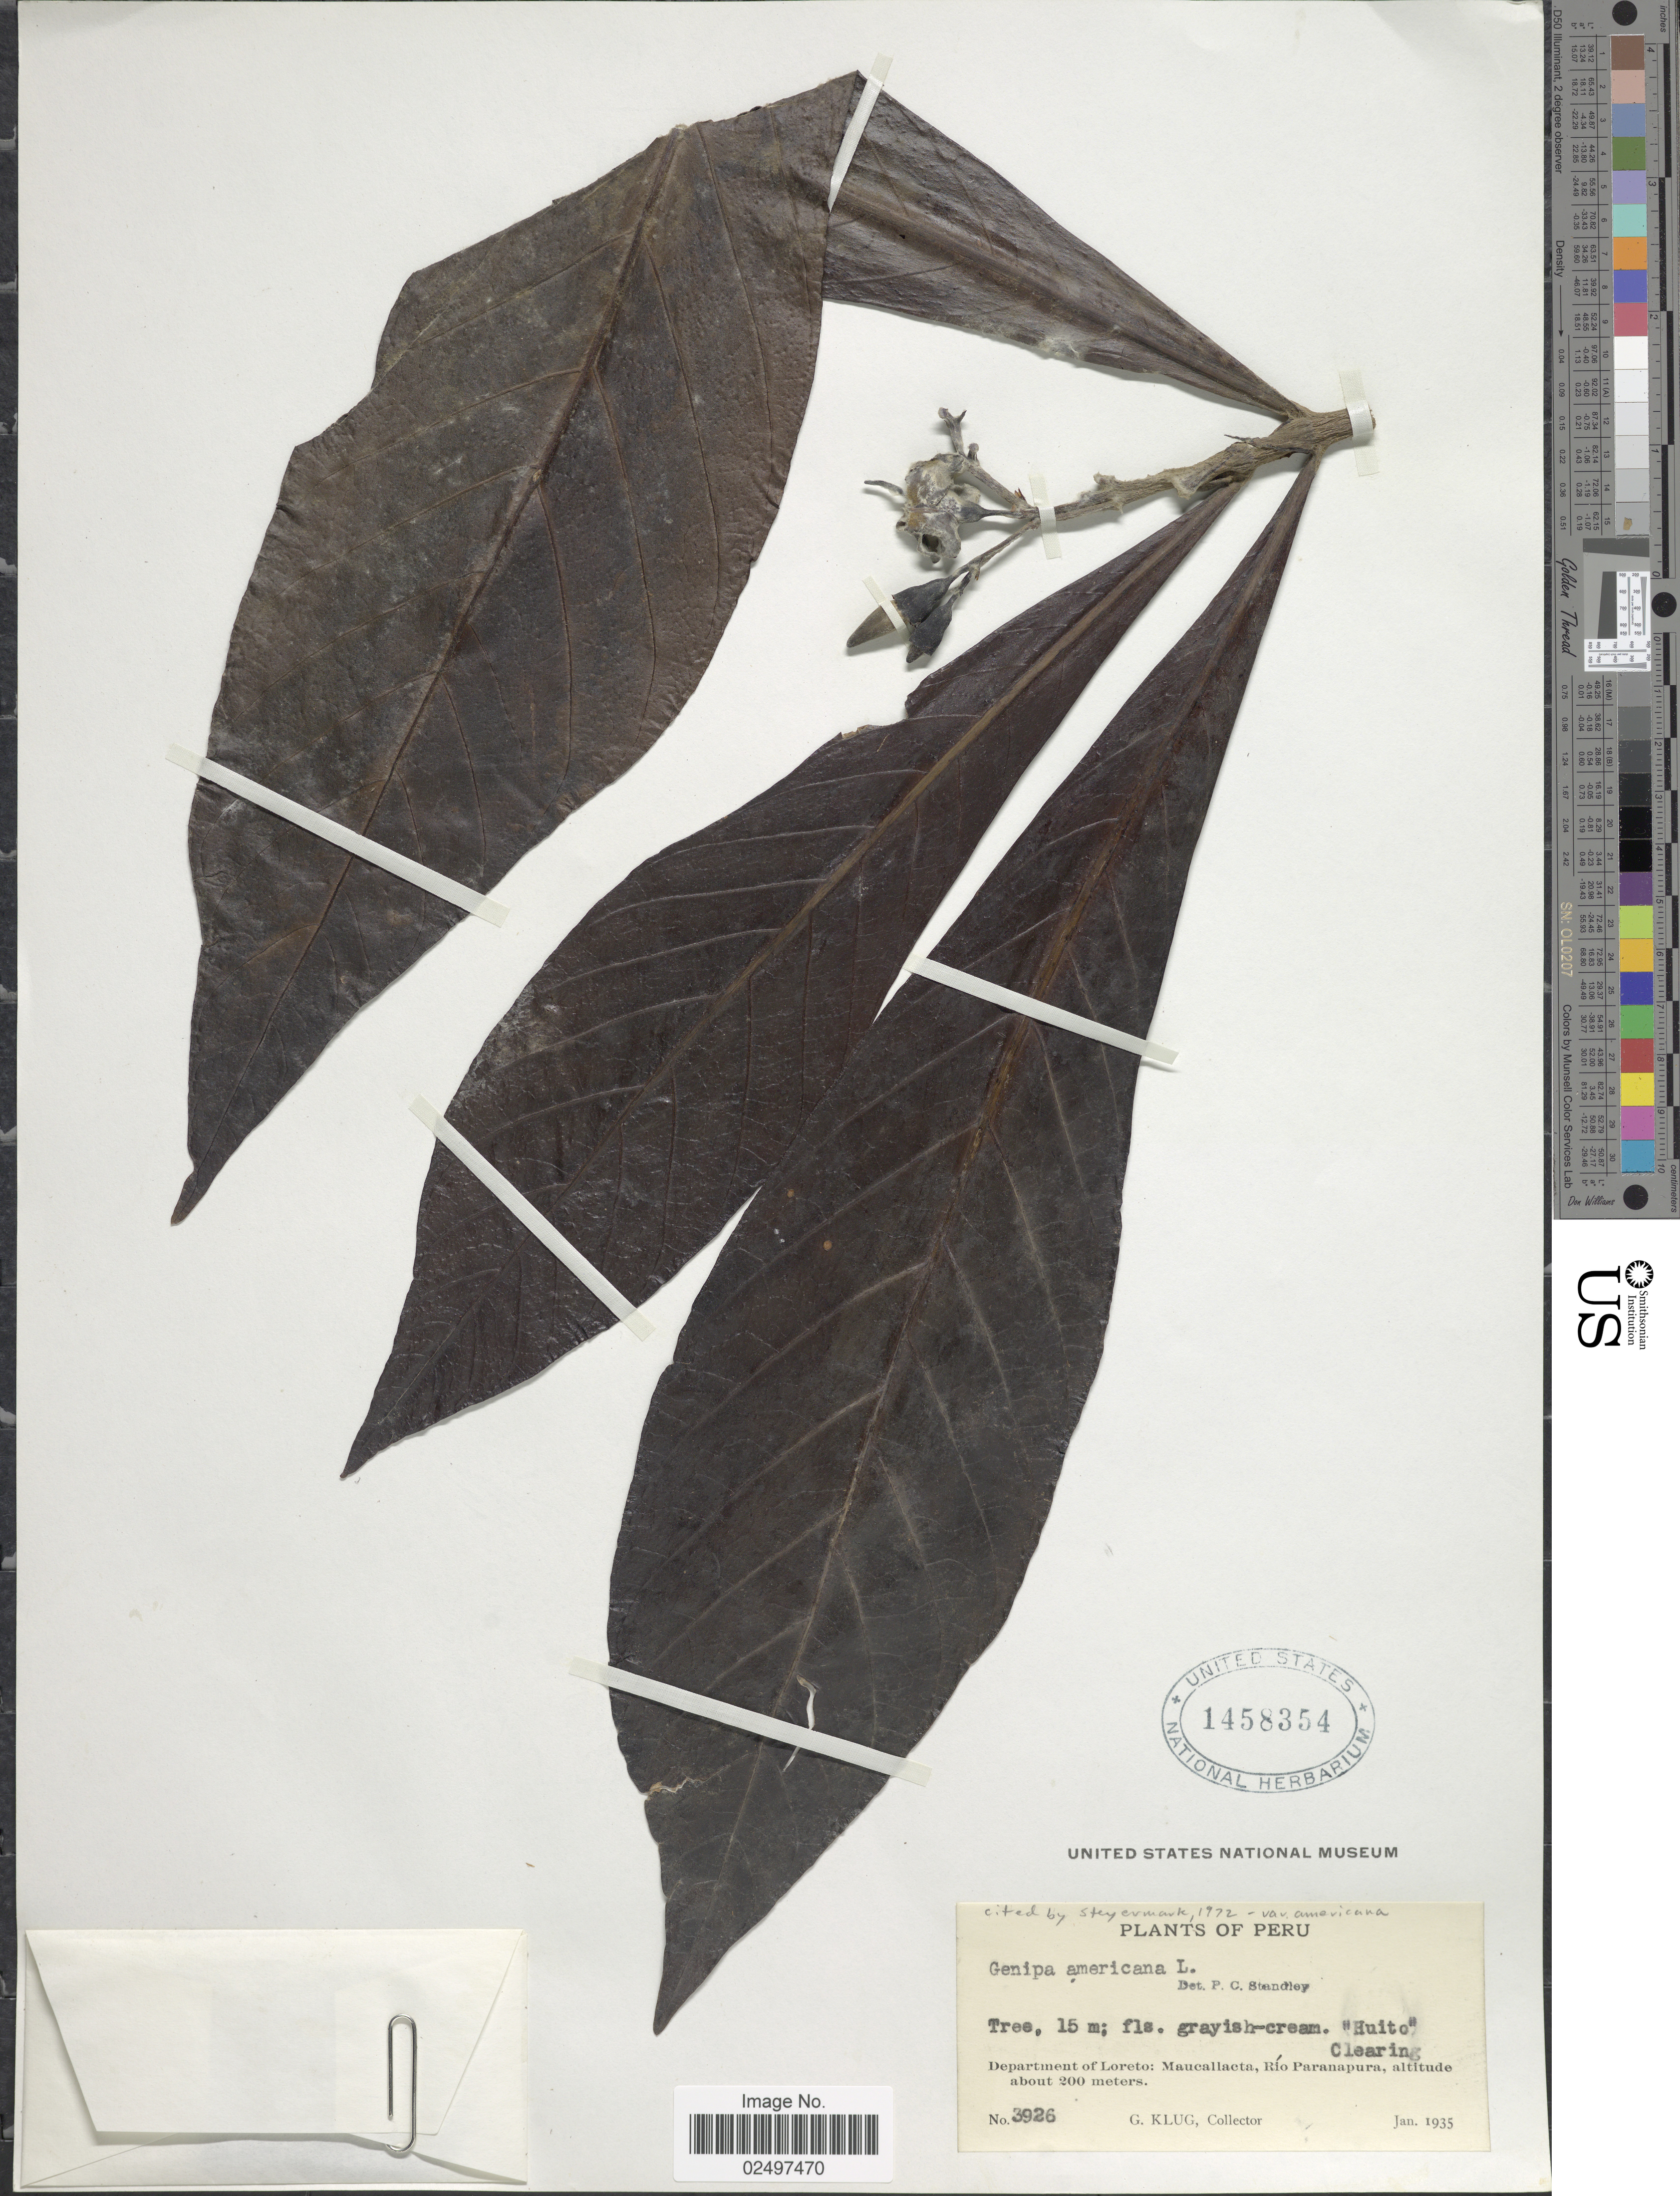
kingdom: Plantae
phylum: Tracheophyta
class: Magnoliopsida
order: Gentianales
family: Rubiaceae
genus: Genipa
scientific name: Genipa americana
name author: L.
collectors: G. Klug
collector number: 3926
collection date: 1935-01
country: Peru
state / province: Loreto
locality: Department of Loreto: Maucallacta, Rio Paranapura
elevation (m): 200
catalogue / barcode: US 1458354